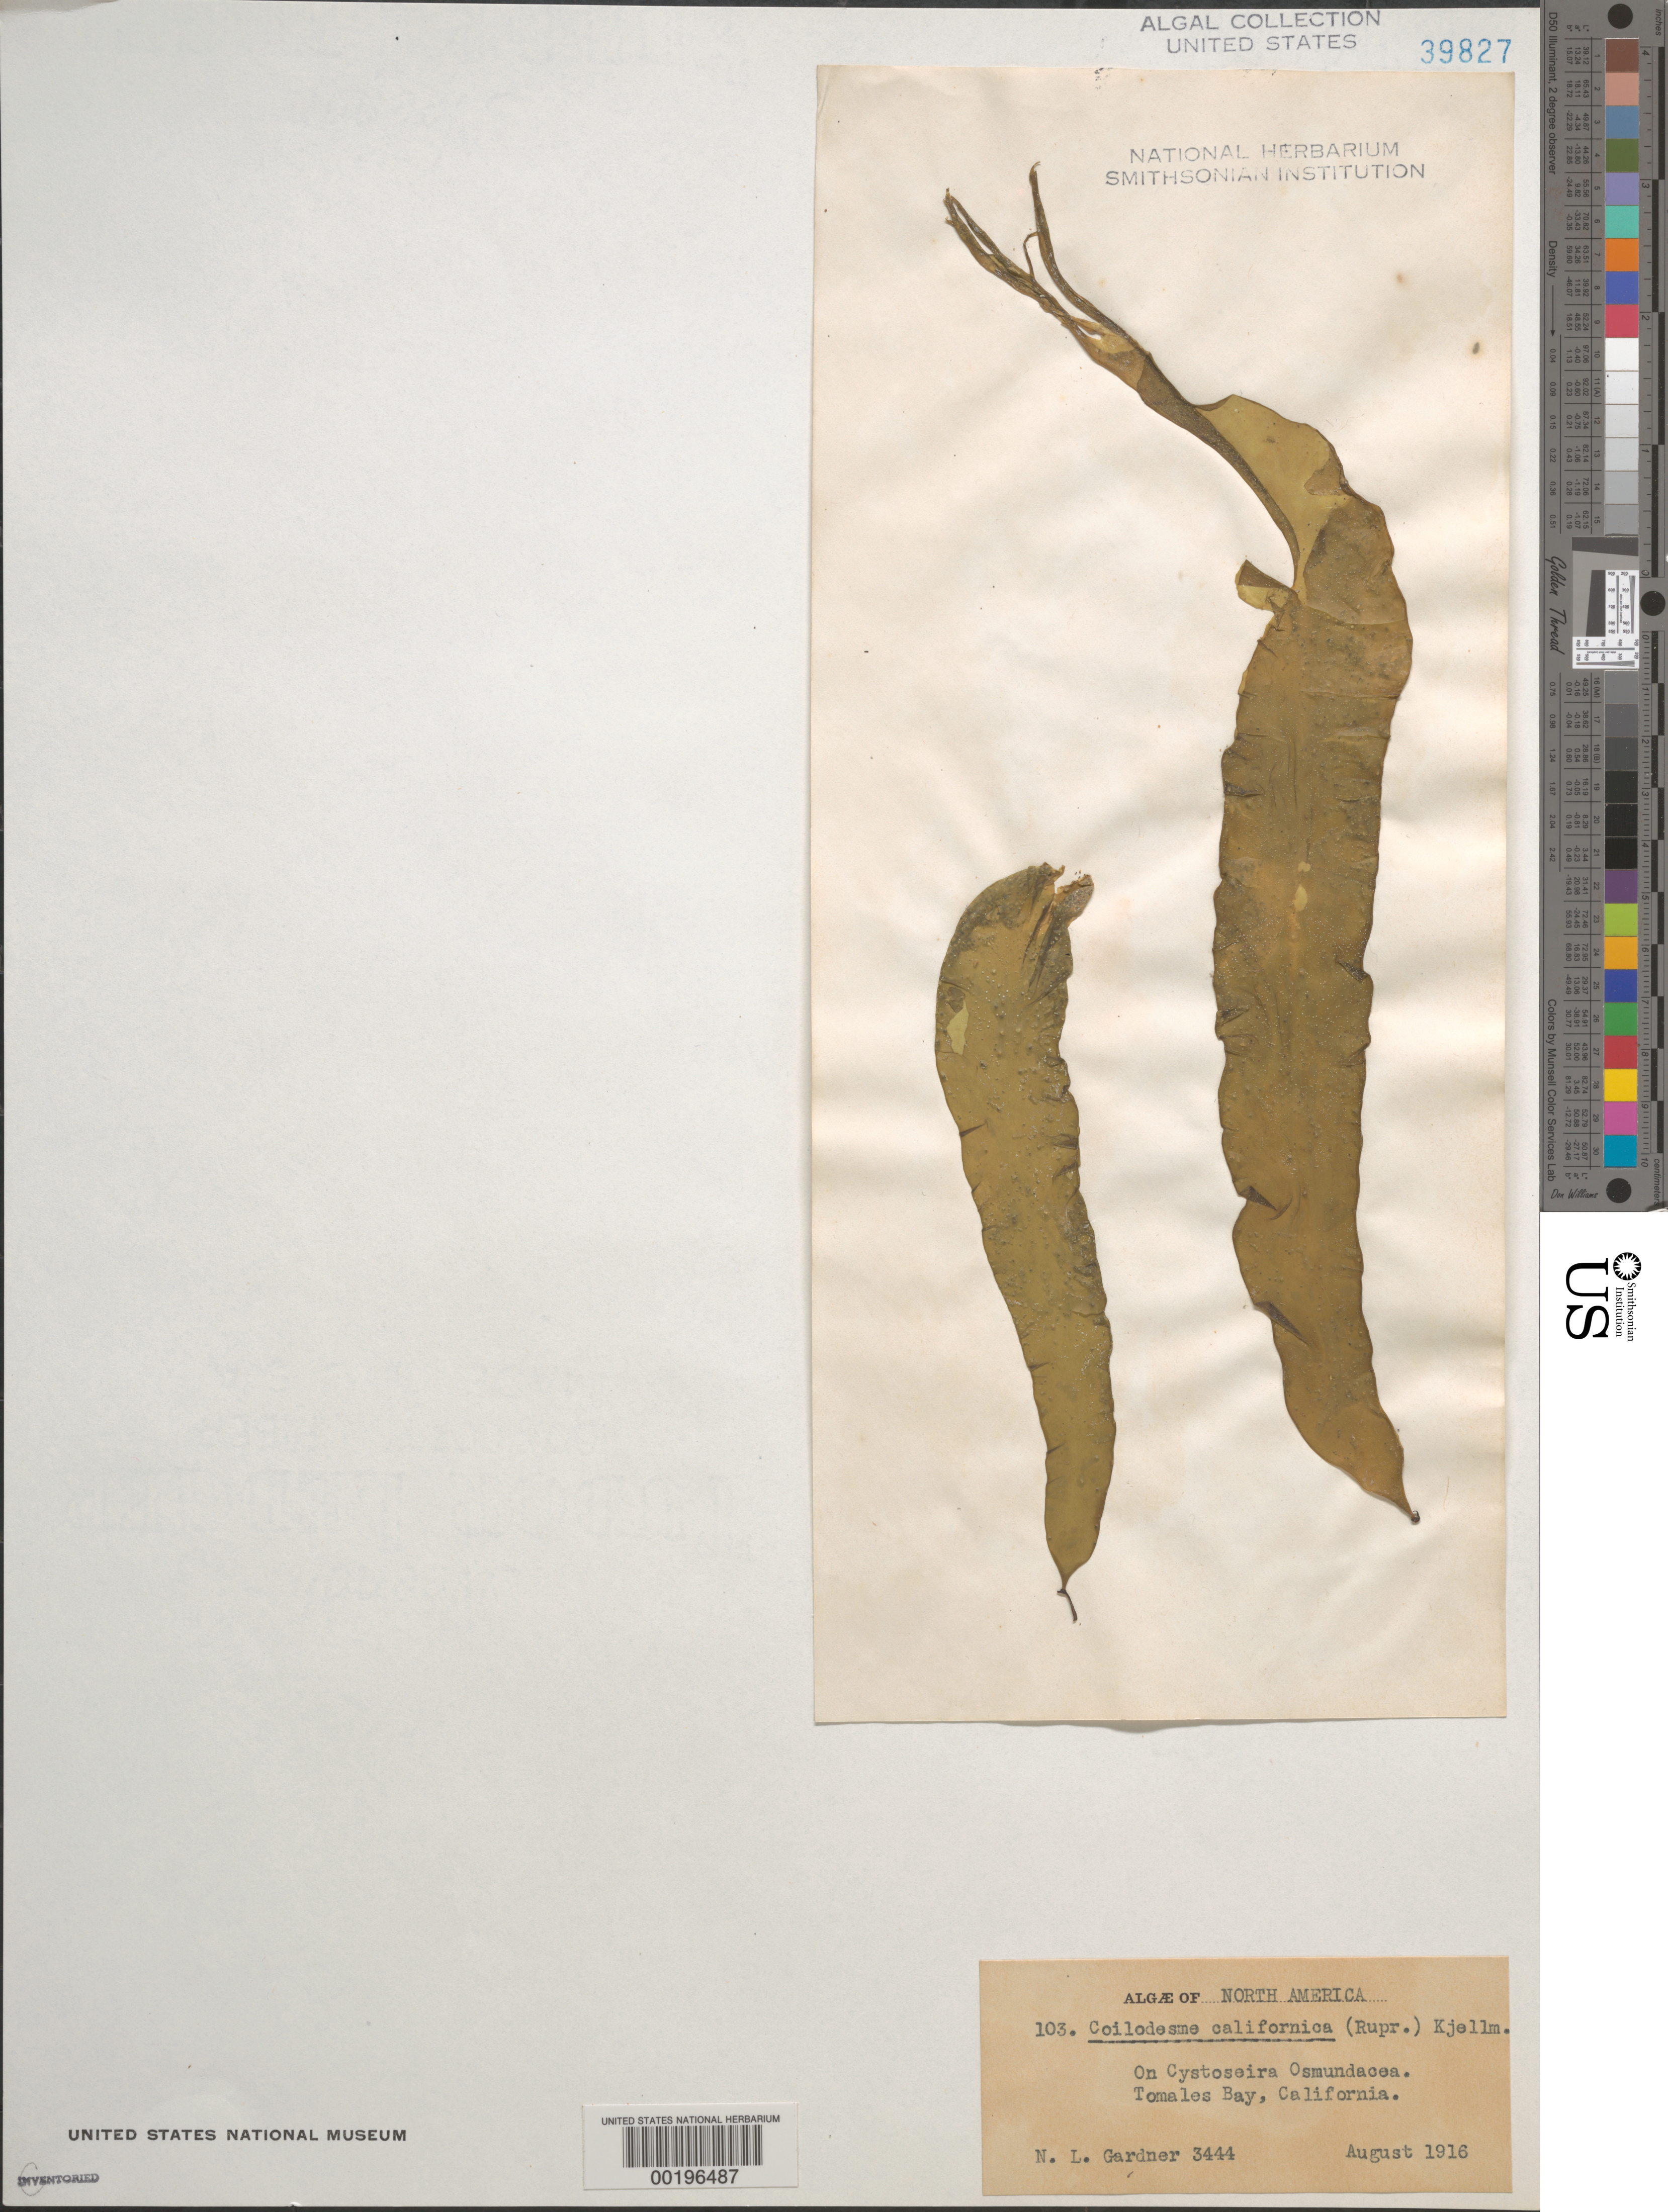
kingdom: Chromista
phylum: Ochrophyta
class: Phaeophyceae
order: Ectocarpales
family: Chordariaceae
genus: Coilodesme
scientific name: Coilodesme californica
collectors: W. Setchell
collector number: NLG 3444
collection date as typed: Aug 1916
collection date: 1916-08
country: United States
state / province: California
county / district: Marin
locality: Tomales Bay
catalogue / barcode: US 39827